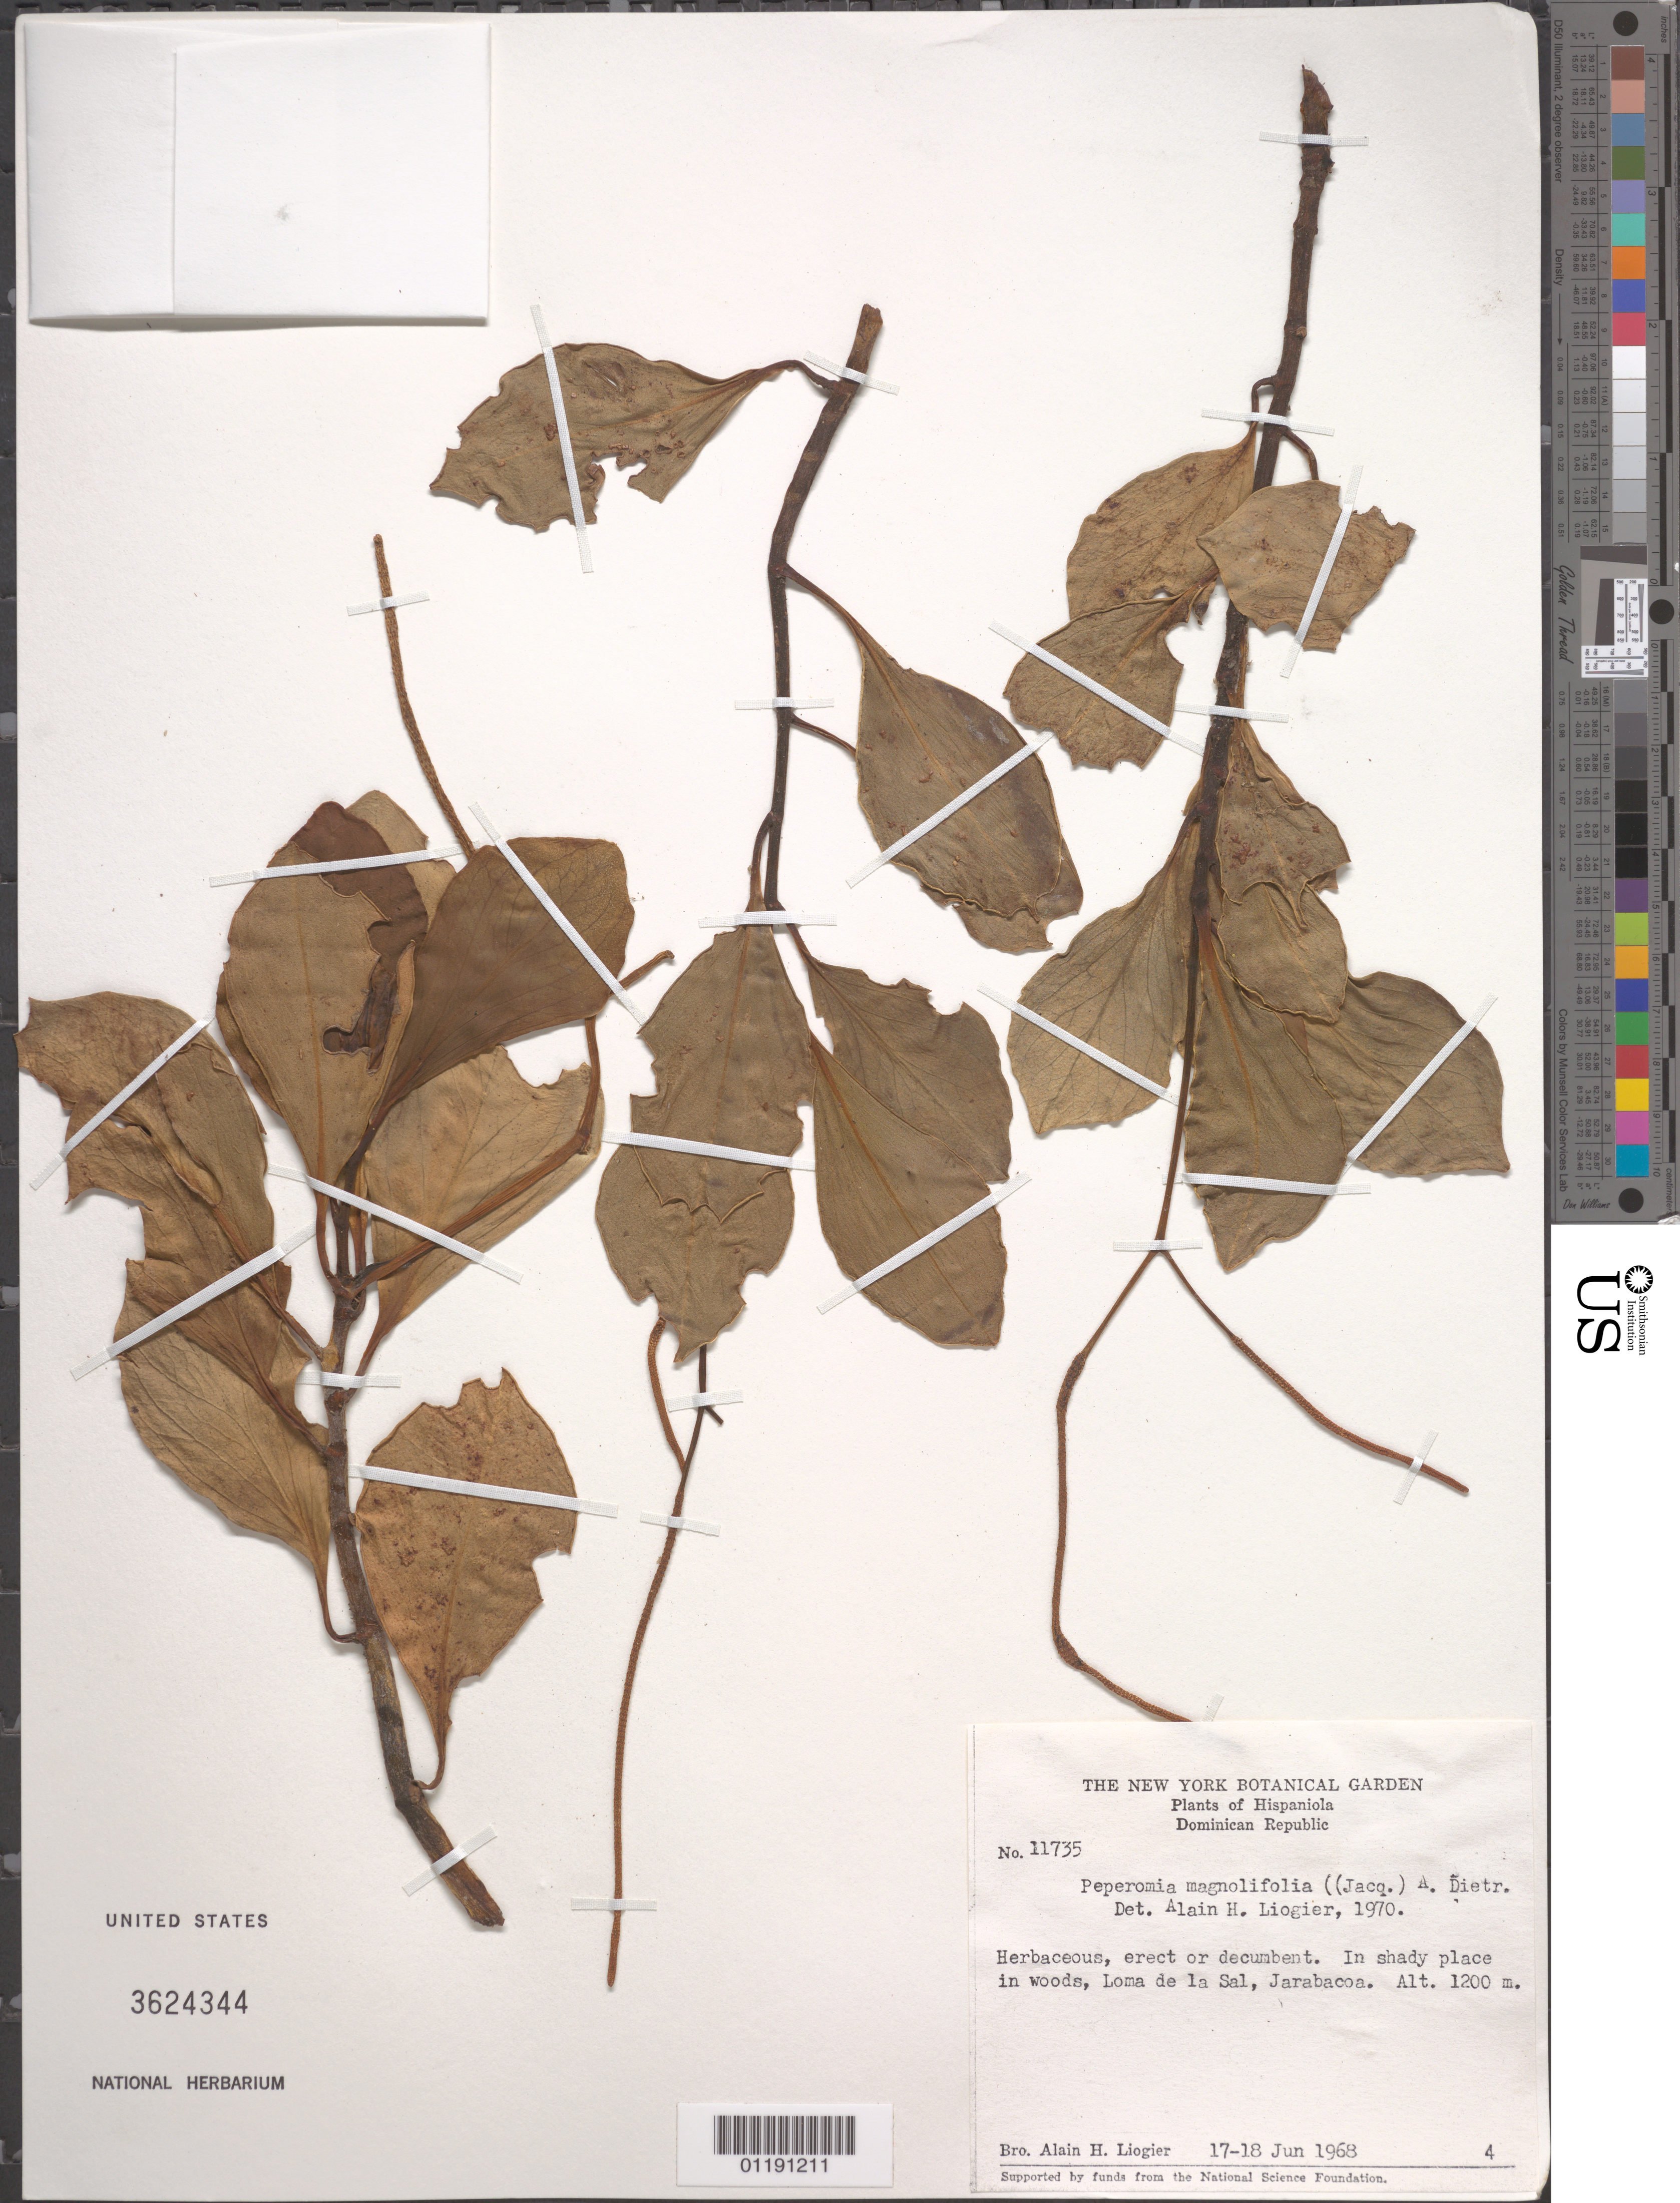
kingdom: Plantae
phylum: Tracheophyta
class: Magnoliopsida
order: Piperales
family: Piperaceae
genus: Peperomia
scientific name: Peperomia psiloclada var. magnifolia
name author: C. DC.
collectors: A. H. Liogier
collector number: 11735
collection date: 1968-06-17/1968-06-18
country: Dominican Republic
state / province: La Vega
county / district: Jarabacoa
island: Hispaniola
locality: Loma de la Sal, in shady place in woods.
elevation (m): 1200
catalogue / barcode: US 3624344